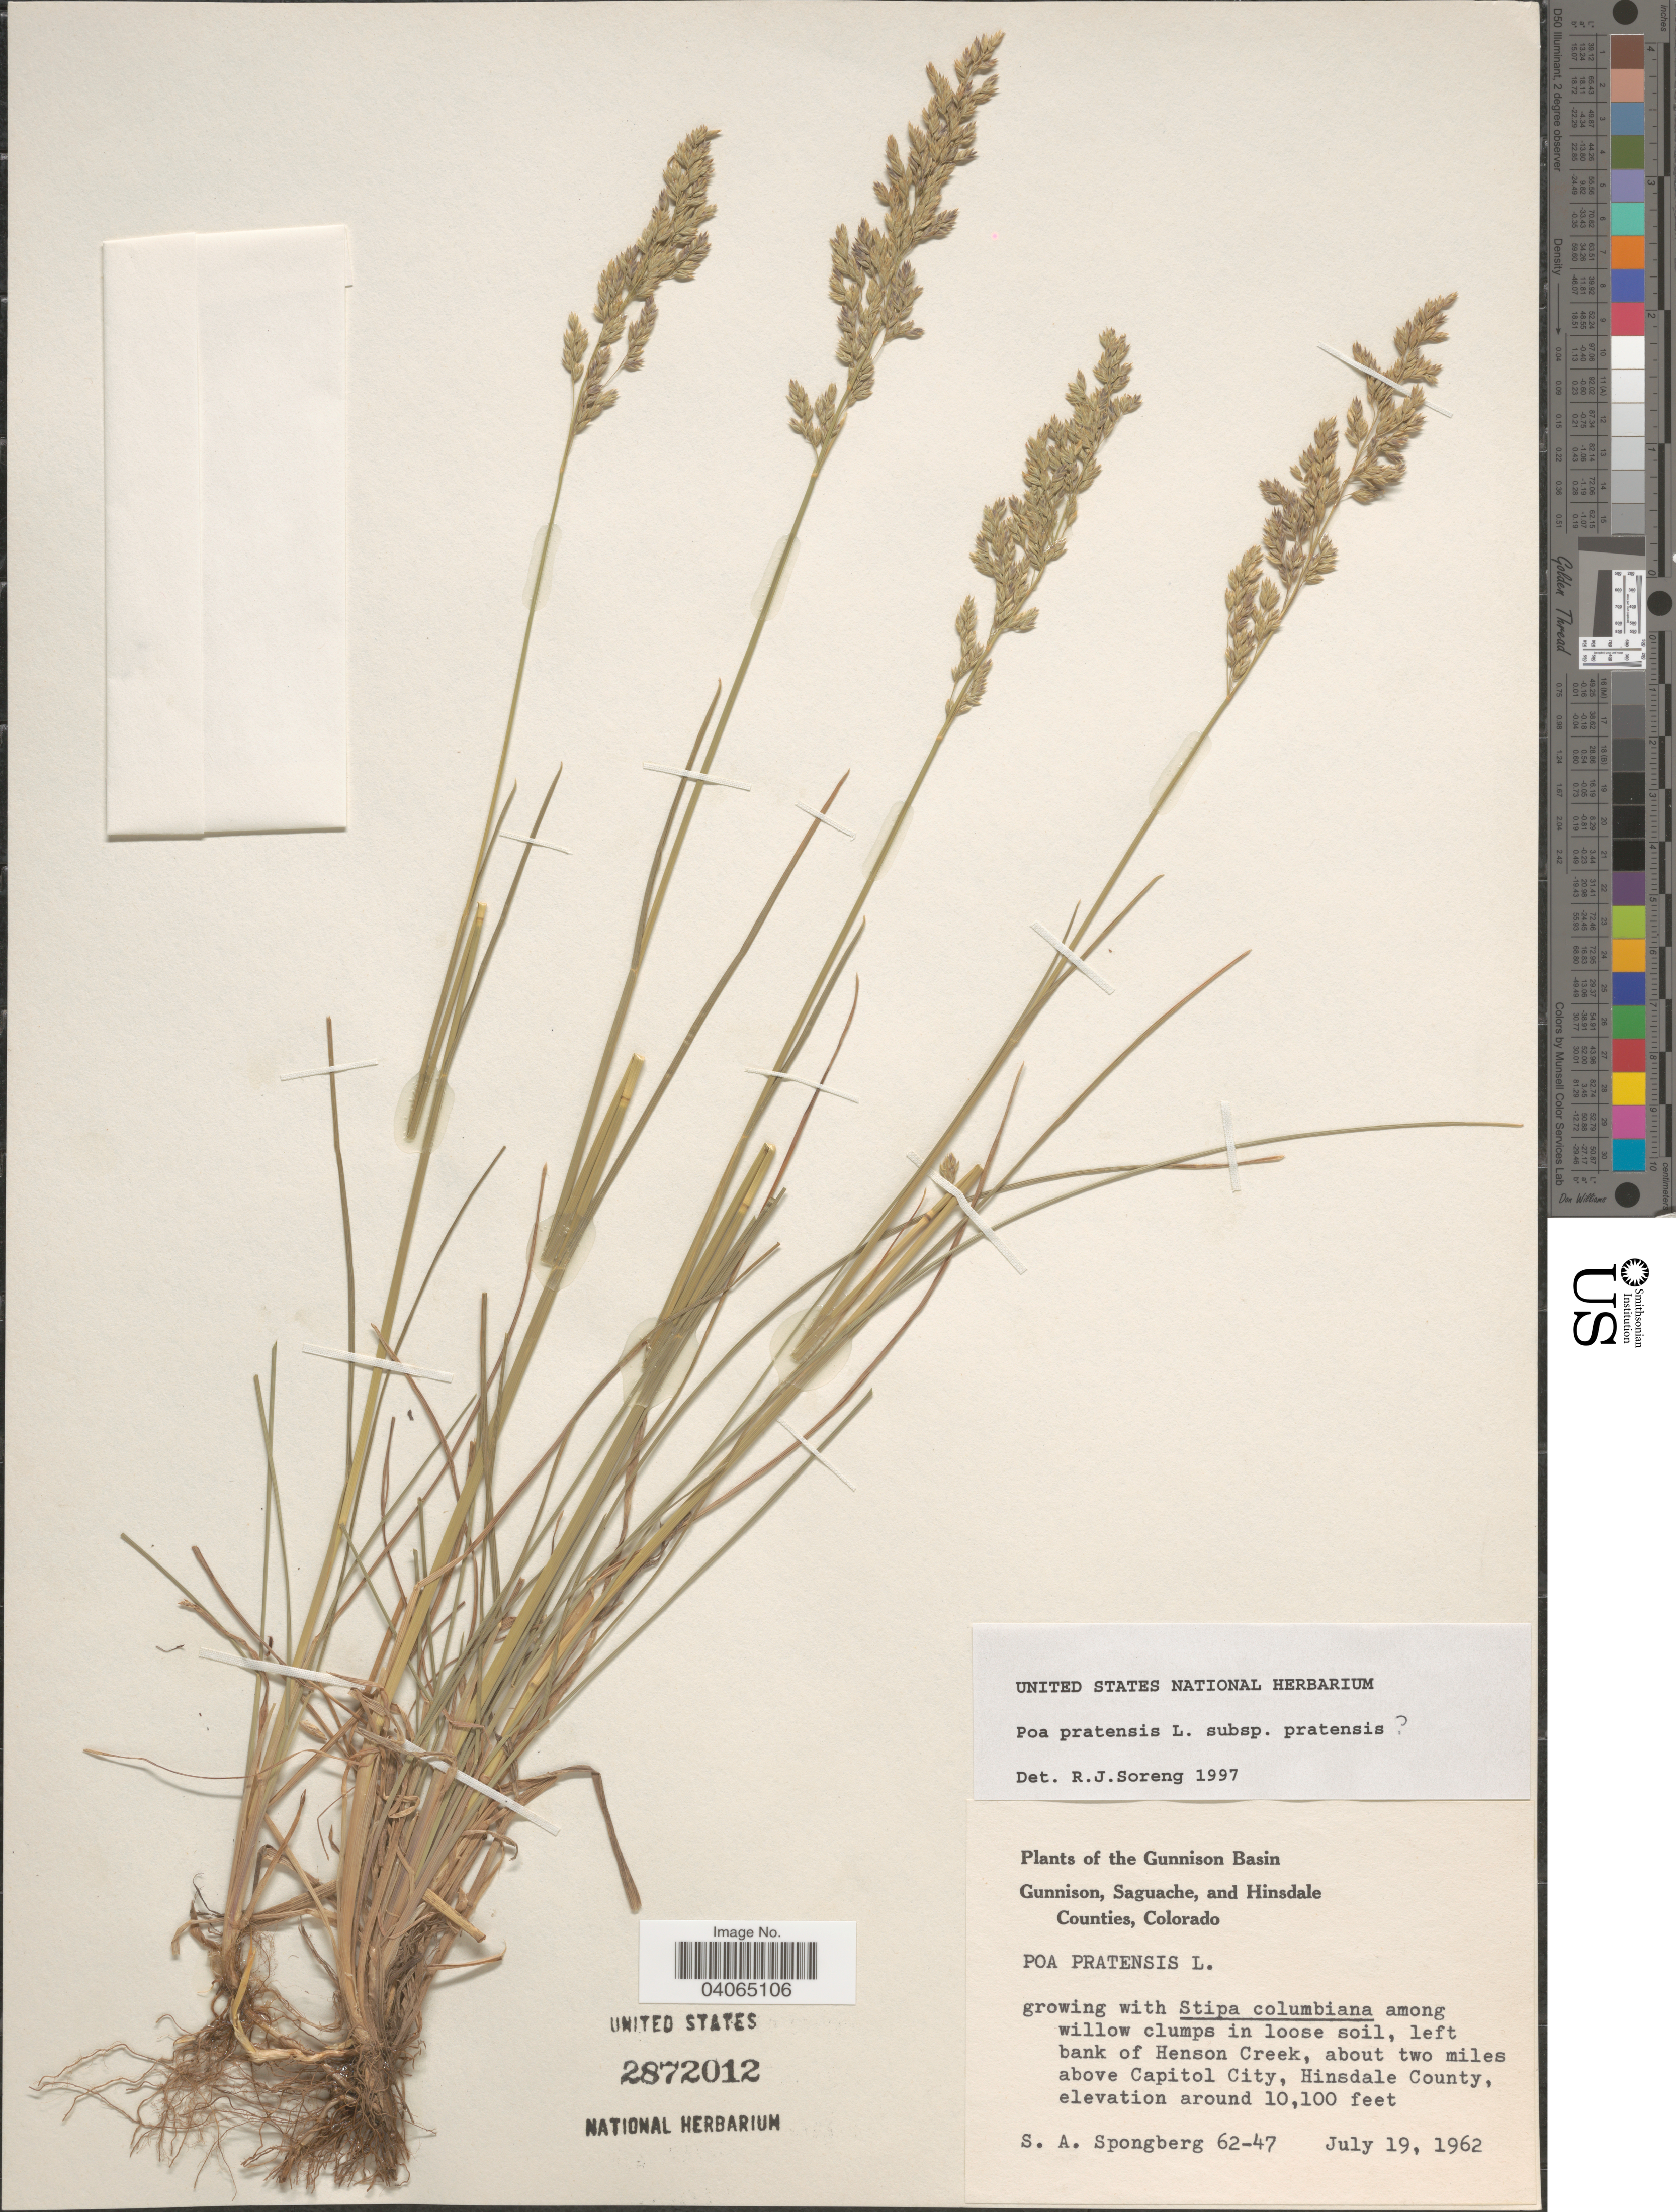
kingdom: Plantae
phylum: Tracheophyta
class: Liliopsida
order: Poales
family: Poaceae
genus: Poa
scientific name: Poa pratensis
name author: L.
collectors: S. A.Spongberg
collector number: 62-47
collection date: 1962-07-19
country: United States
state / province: Colorado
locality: The Gunison Basin. Left bank of Henson Creek, about two miles above Capitol City, Hinsdale County.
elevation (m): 3078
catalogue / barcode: US 2872012